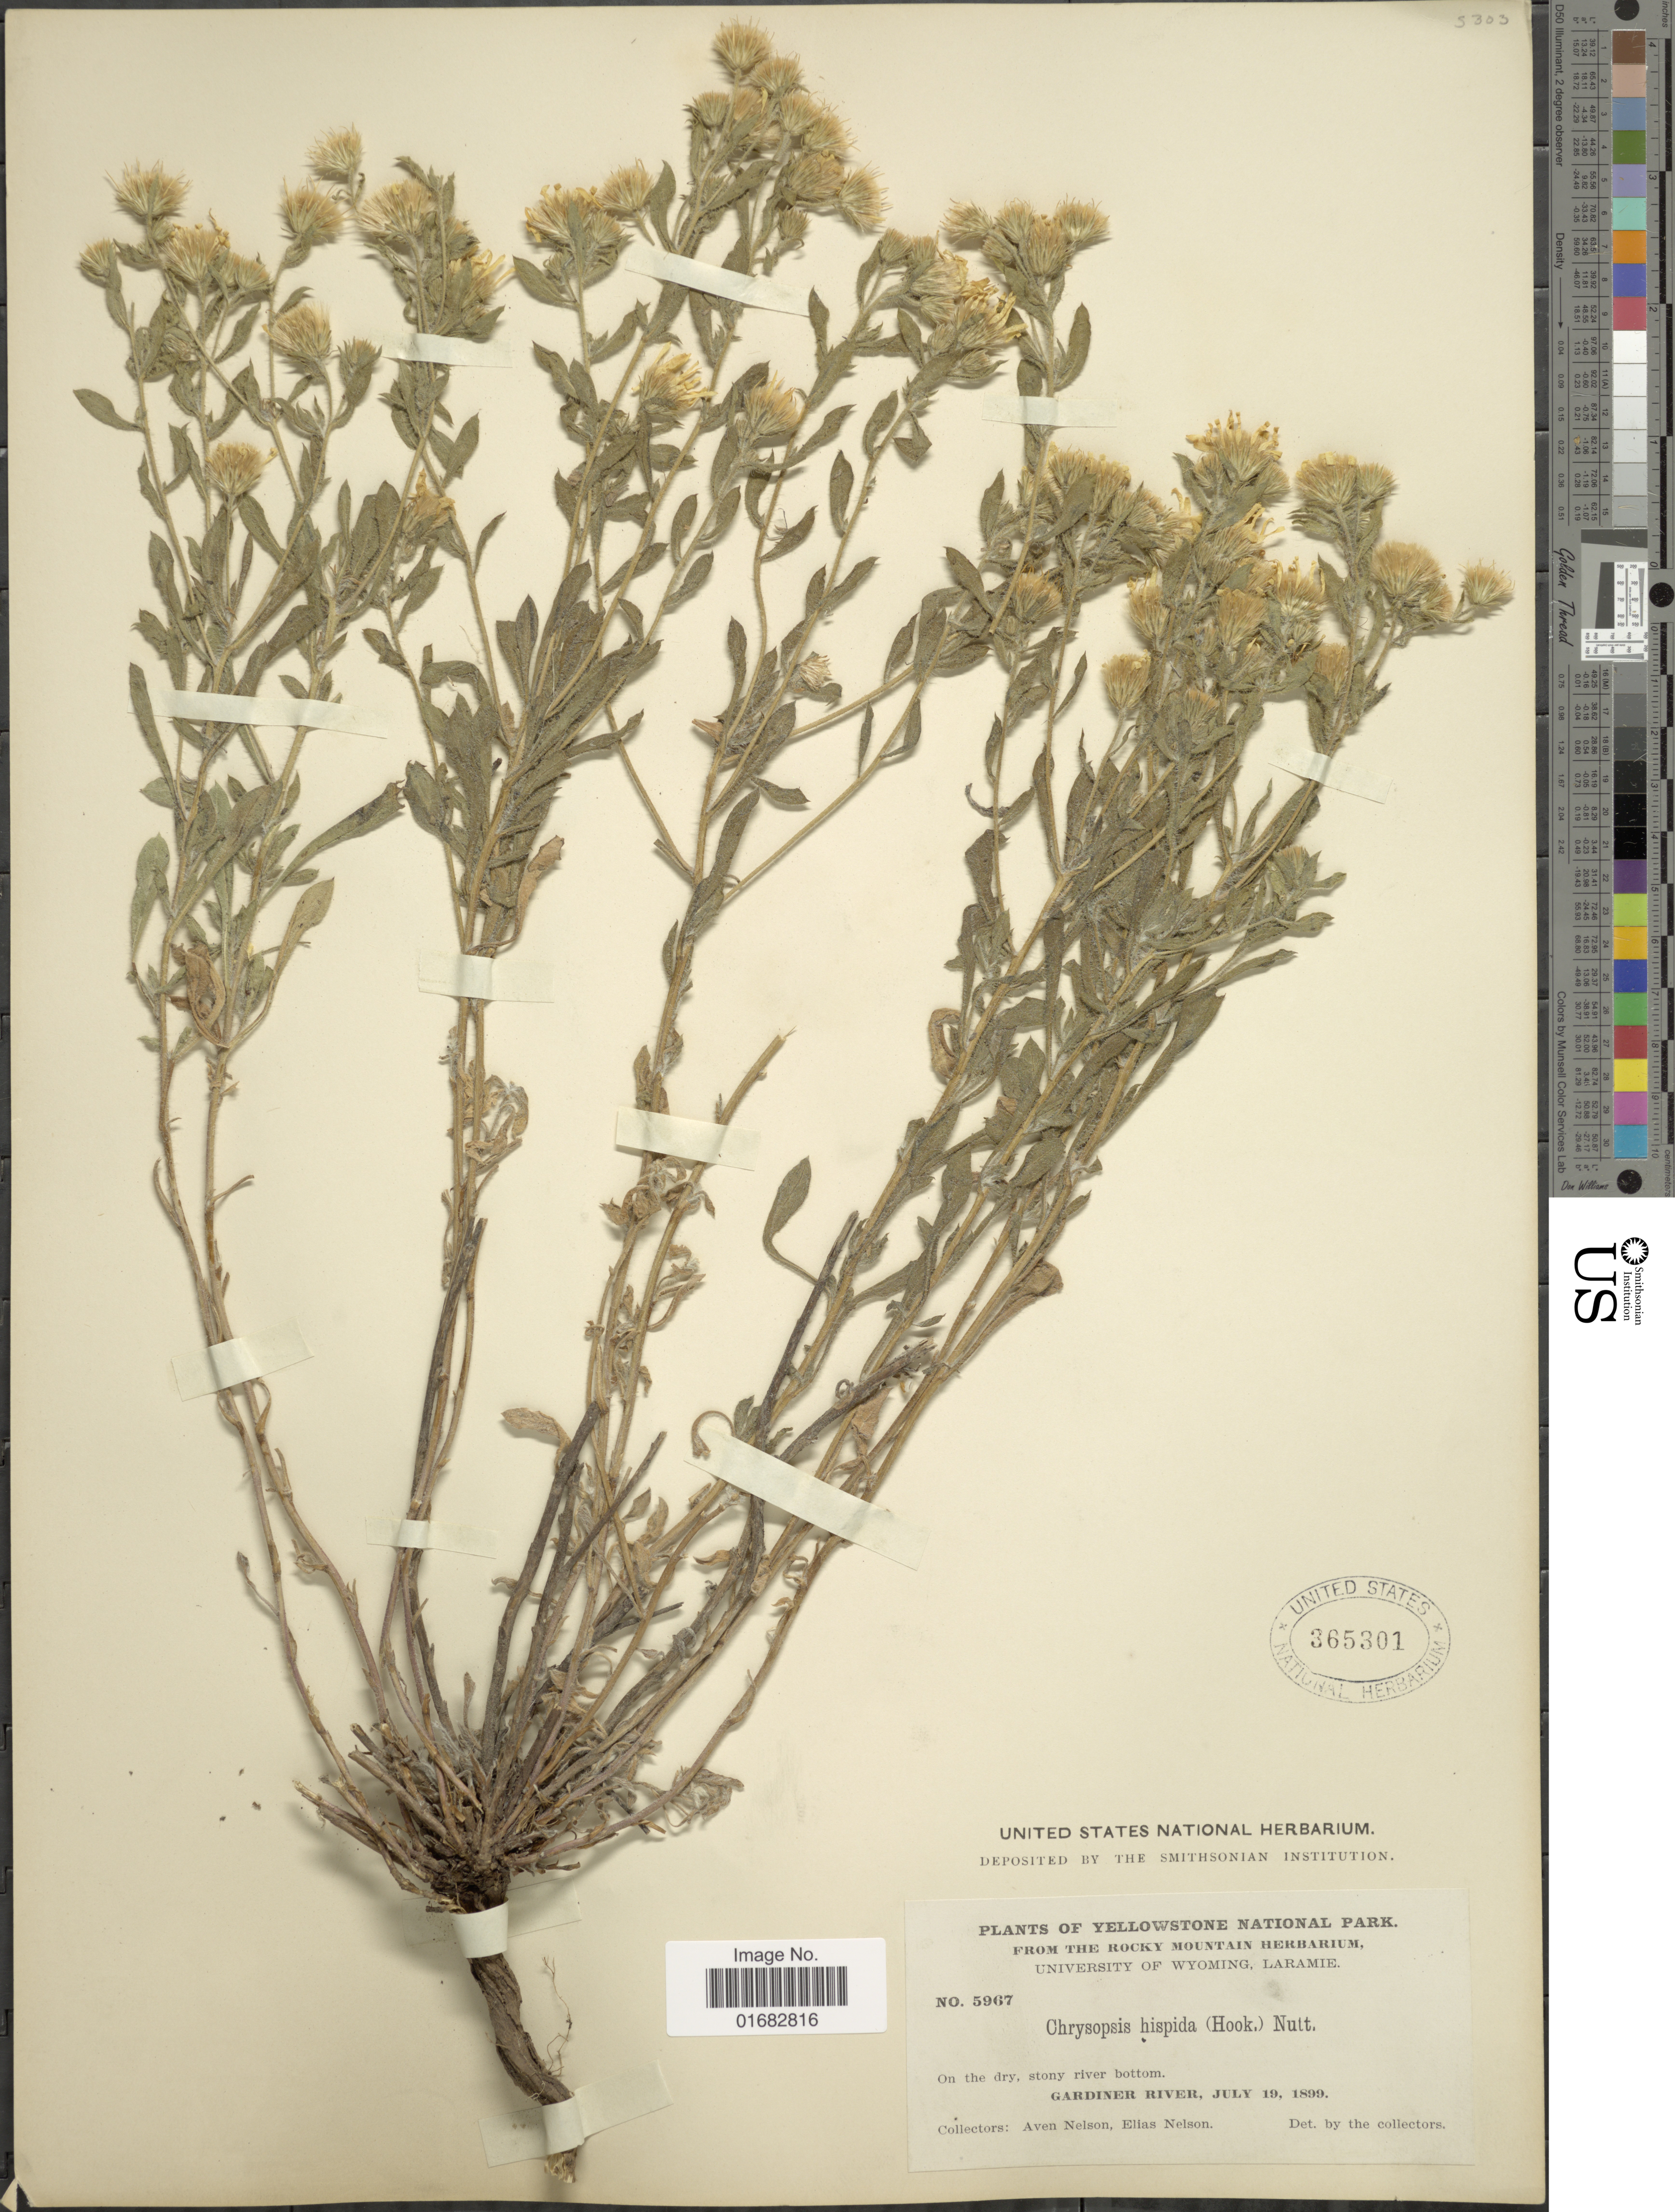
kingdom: Plantae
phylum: Tracheophyta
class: Magnoliopsida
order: Asterales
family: Asteraceae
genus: Heterotheca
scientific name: Heterotheca villosa var. hispida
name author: (Hook.) V.L. Harms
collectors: A. Nelson & E. Nelson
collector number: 5967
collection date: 1899-07-19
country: United States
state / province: Montana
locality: Yellowstone National Park. Gardiner River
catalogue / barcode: US 365301